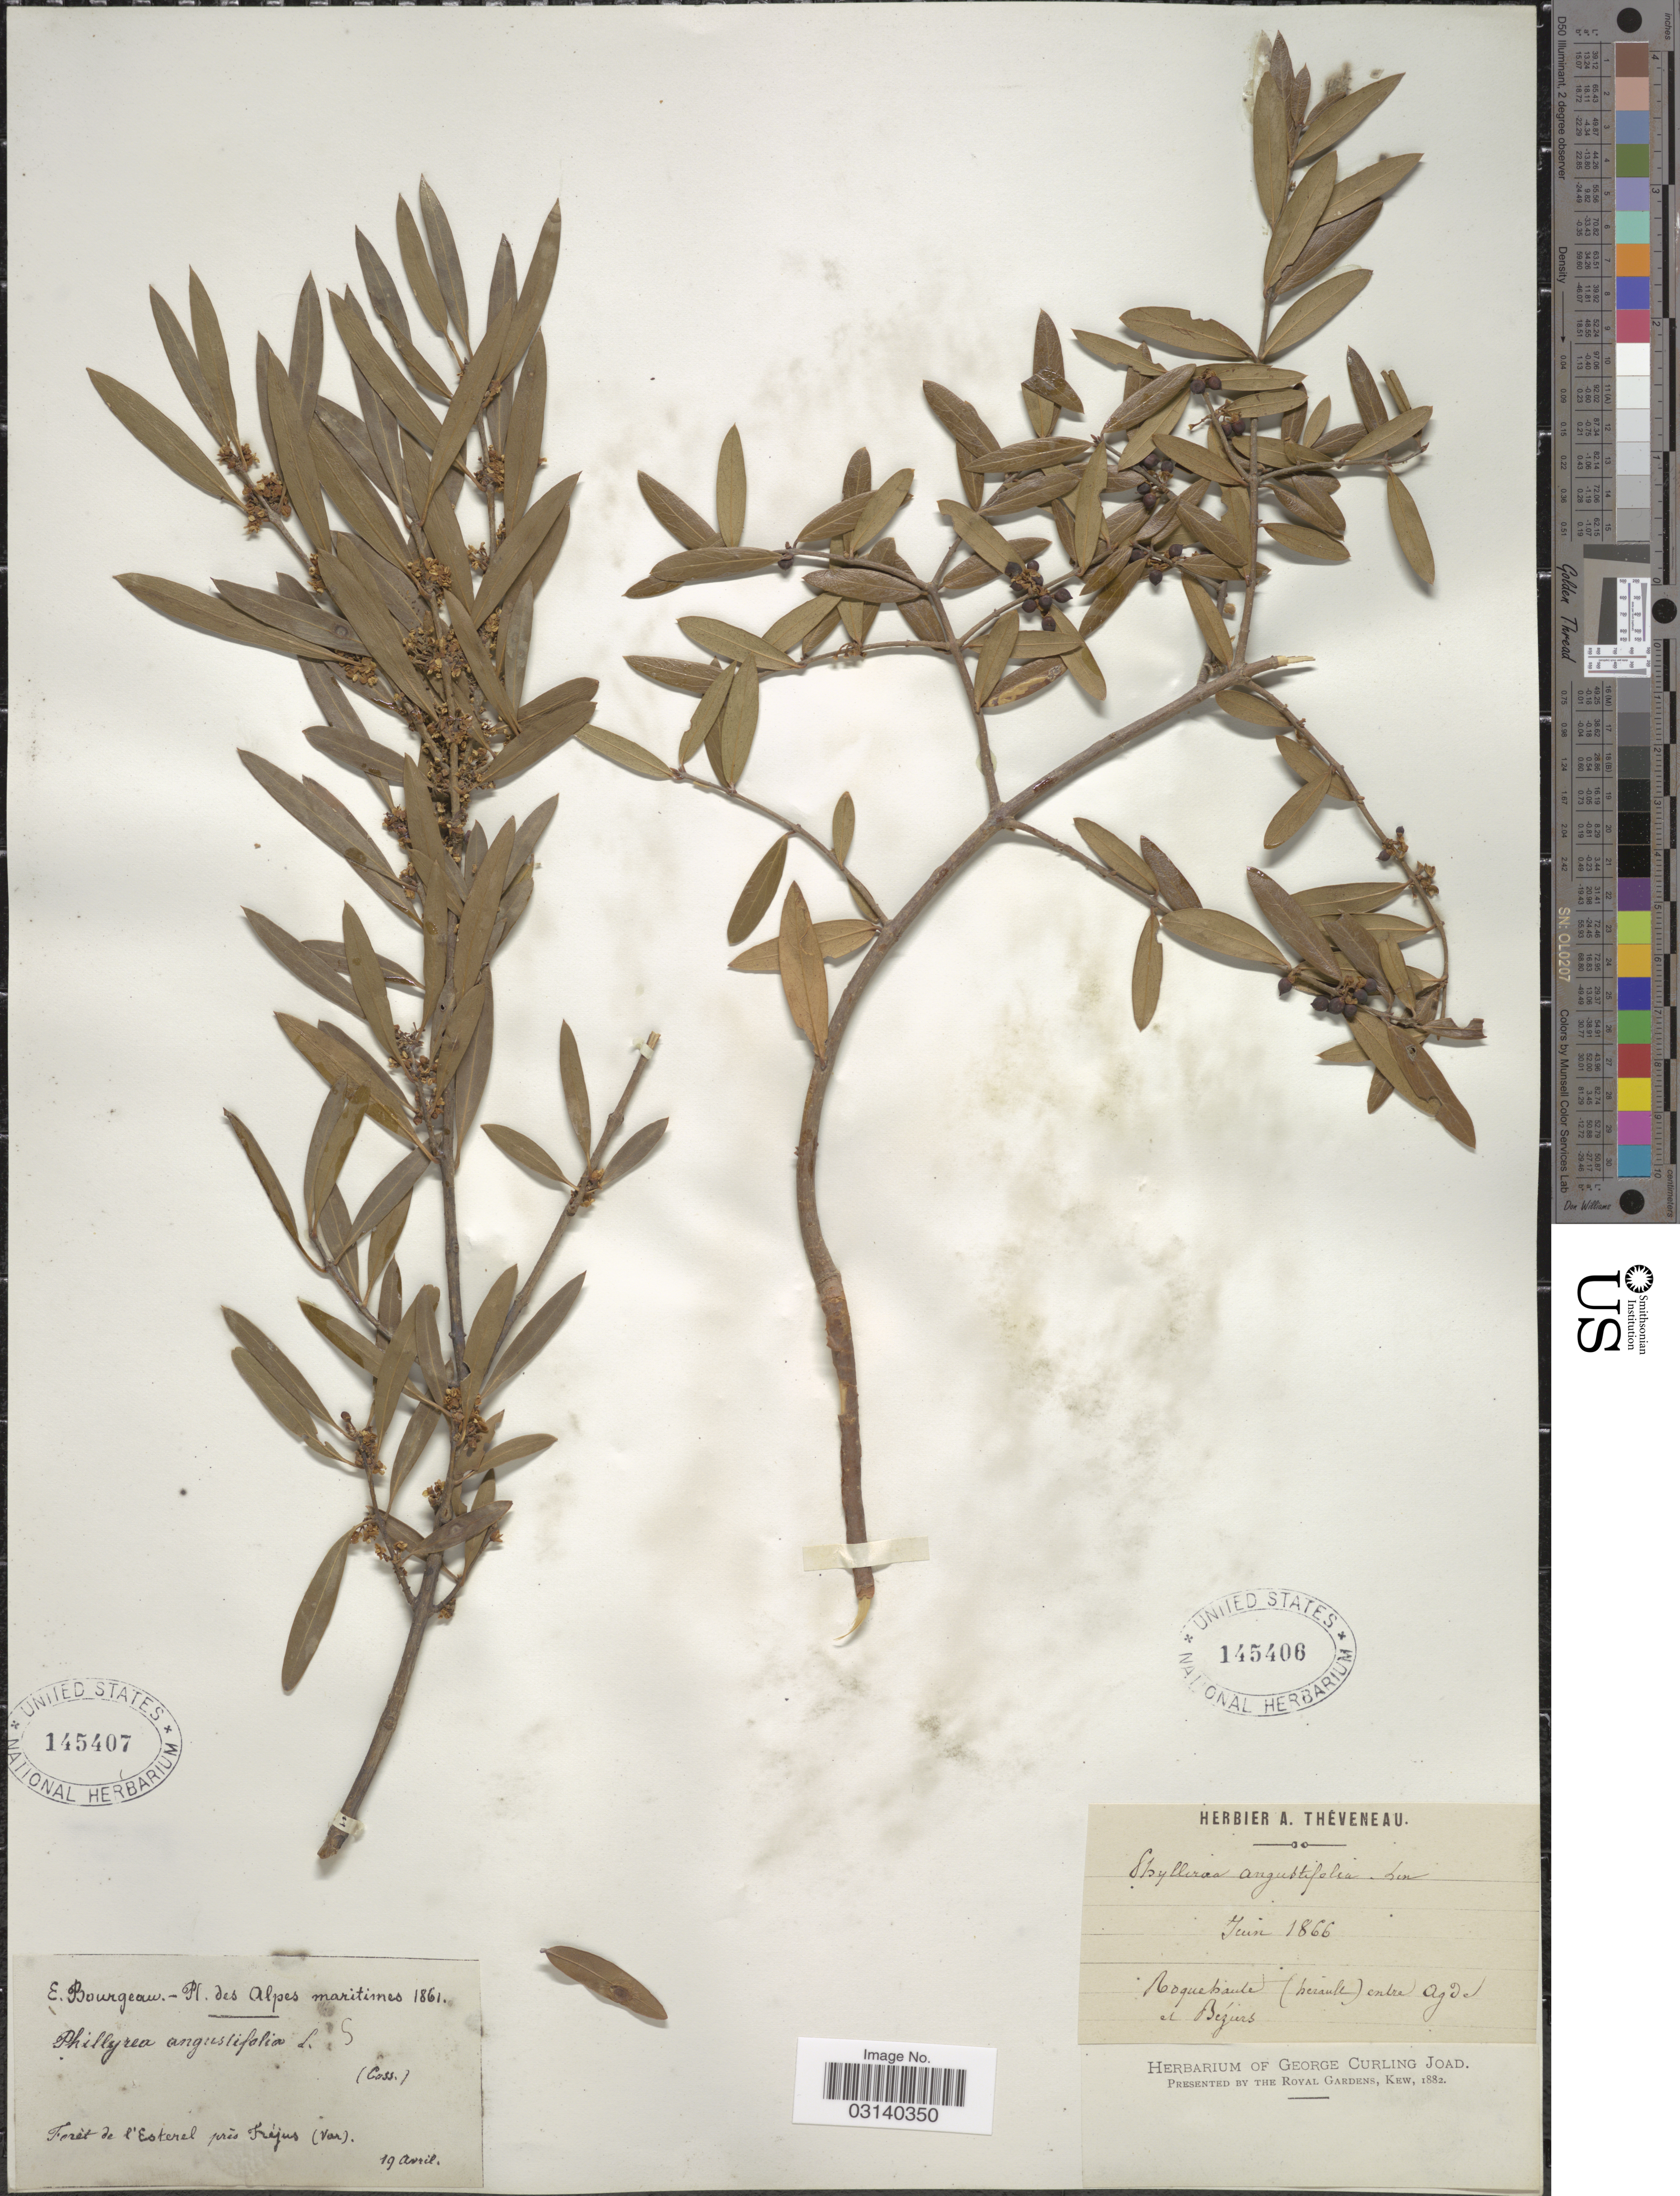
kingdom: Plantae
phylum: Tracheophyta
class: Magnoliopsida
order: Lamiales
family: Oleaceae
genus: Phillyrea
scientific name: Phillyrea angustifolia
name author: L.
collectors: ex herb. A. Theveneau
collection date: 1866-06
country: France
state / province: Occitanie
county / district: Hérault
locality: Roquebaute (herault) entre Agde et Béziers.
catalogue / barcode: US 145406